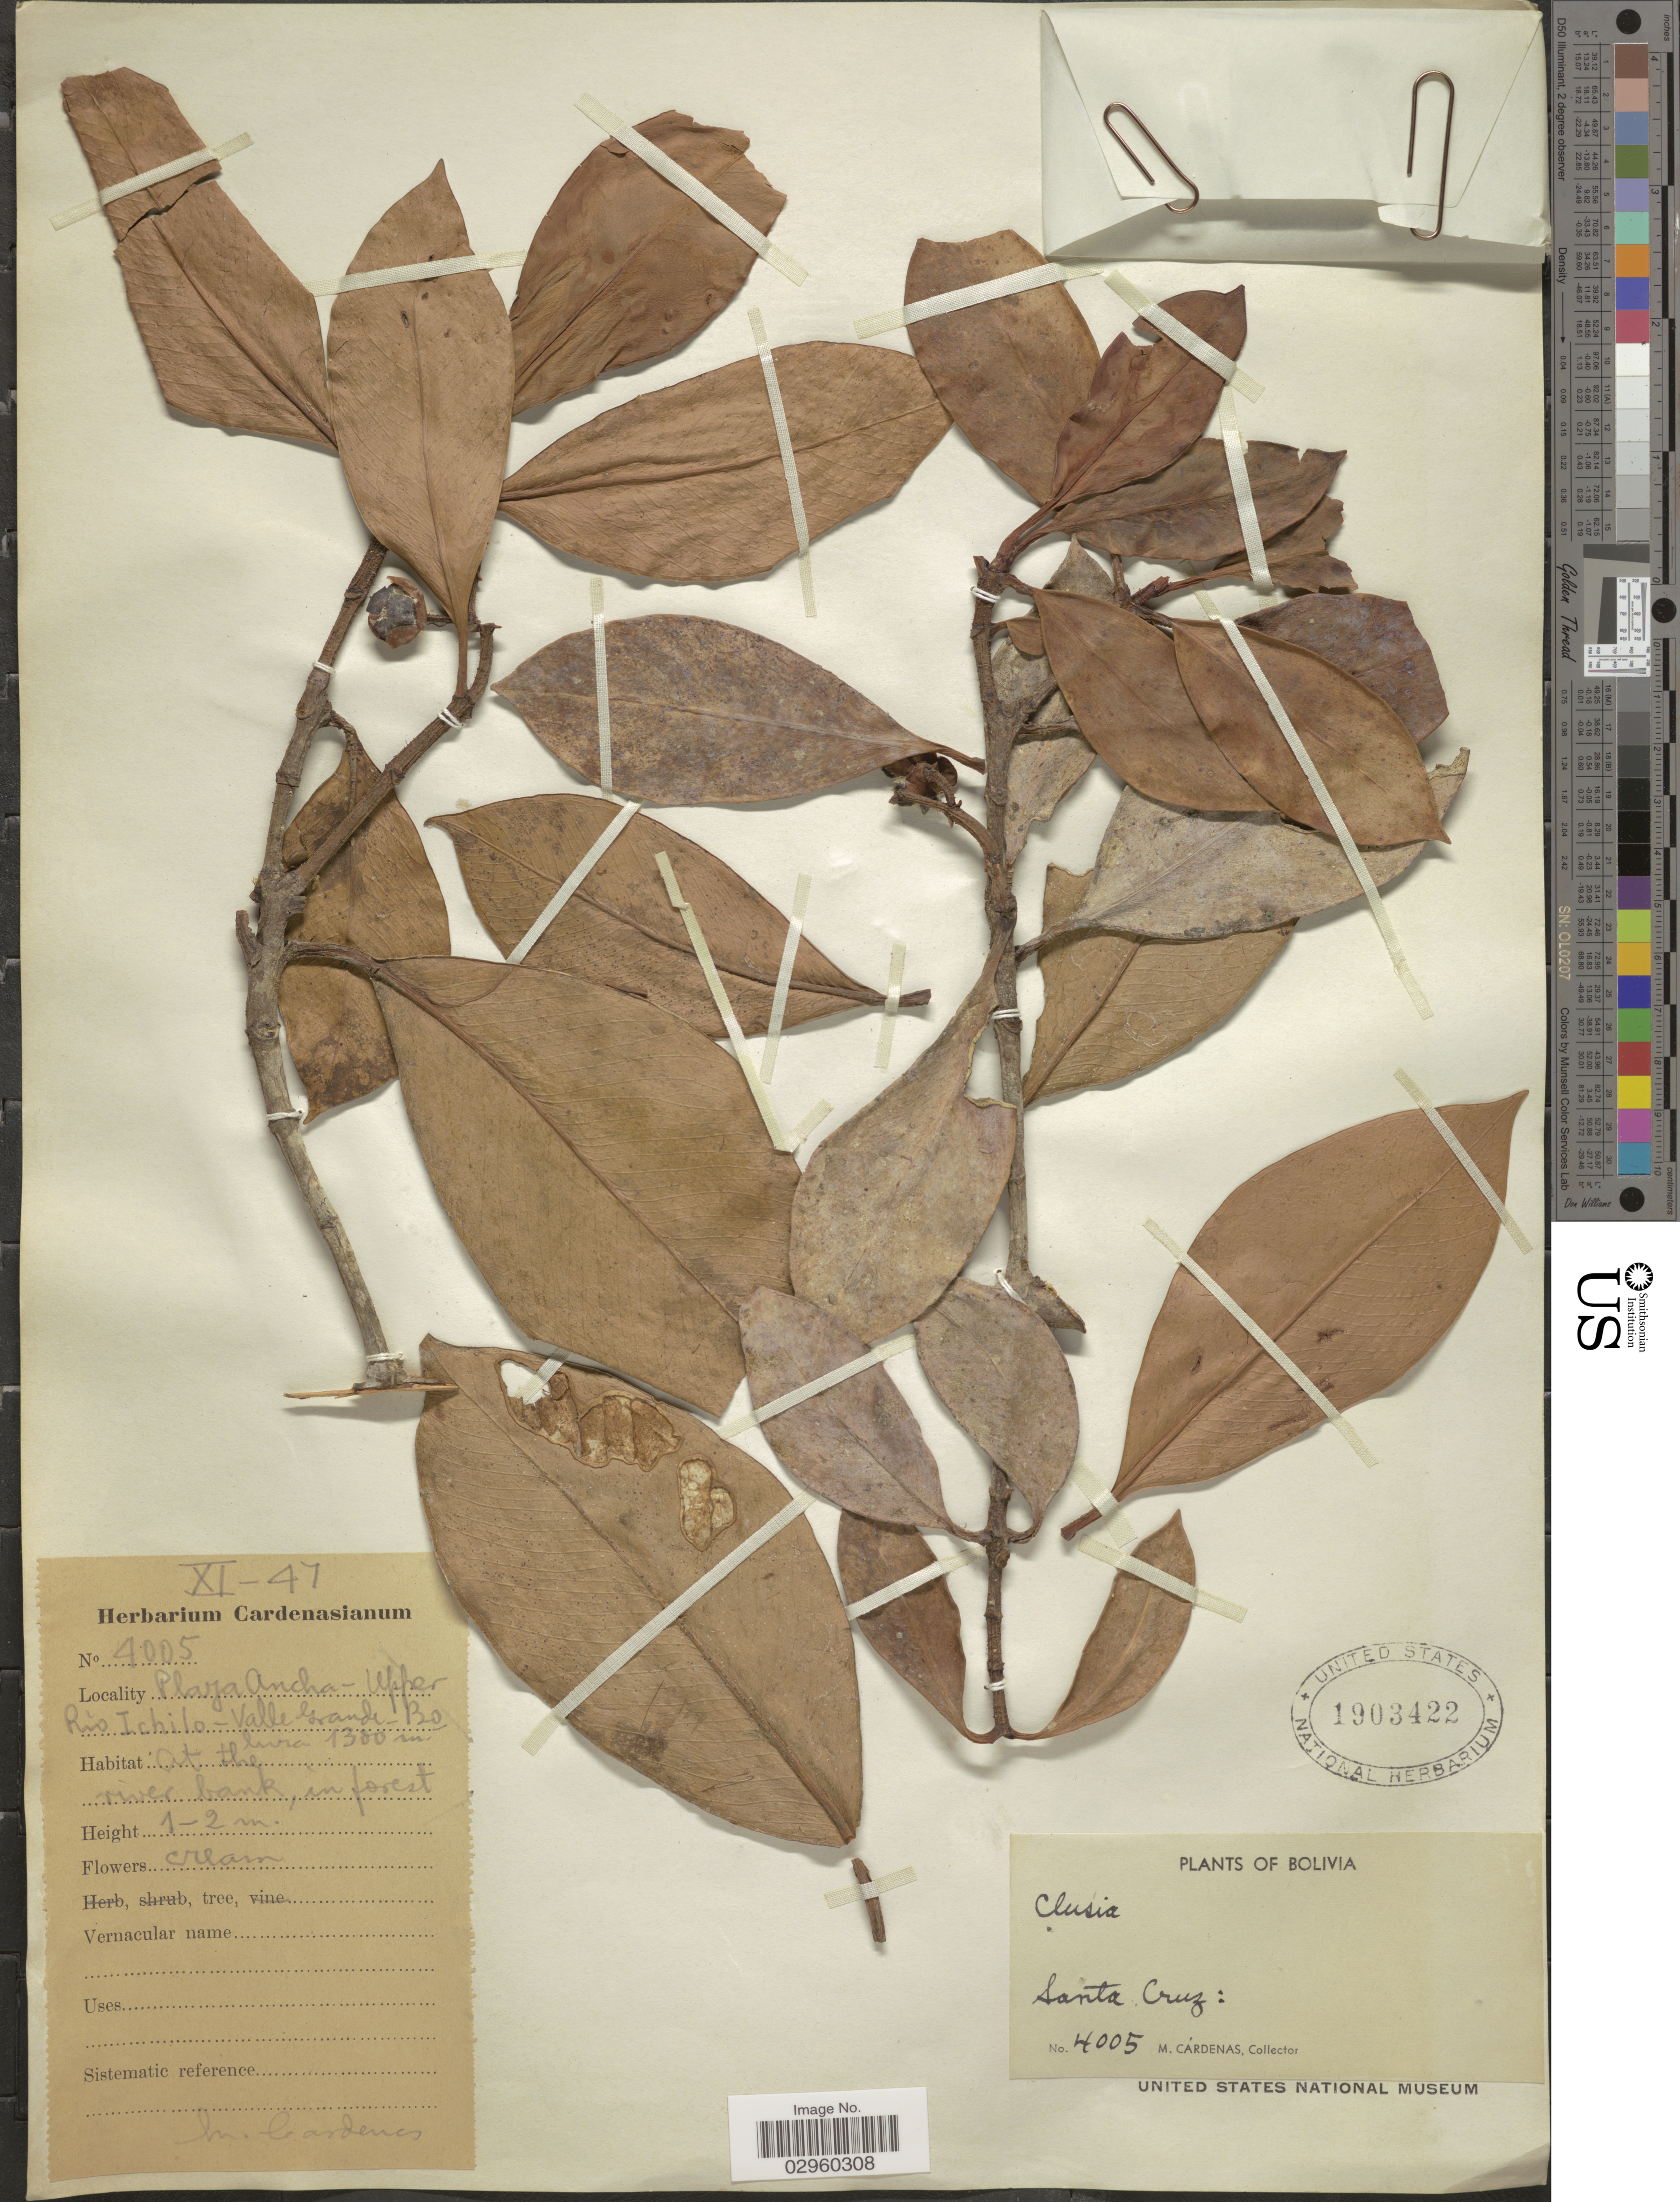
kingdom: Plantae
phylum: Tracheophyta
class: Magnoliopsida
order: Malpighiales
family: Clusiaceae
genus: Clusia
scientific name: Clusia sp.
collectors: M. Cárdenas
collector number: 4005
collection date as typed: Transcribed d/m/y: /11/47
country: Bolivia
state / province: Santa Cruz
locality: Playa Ancha - Upper Río Ichilo - Valle Grande.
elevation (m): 1300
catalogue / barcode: US 1903422